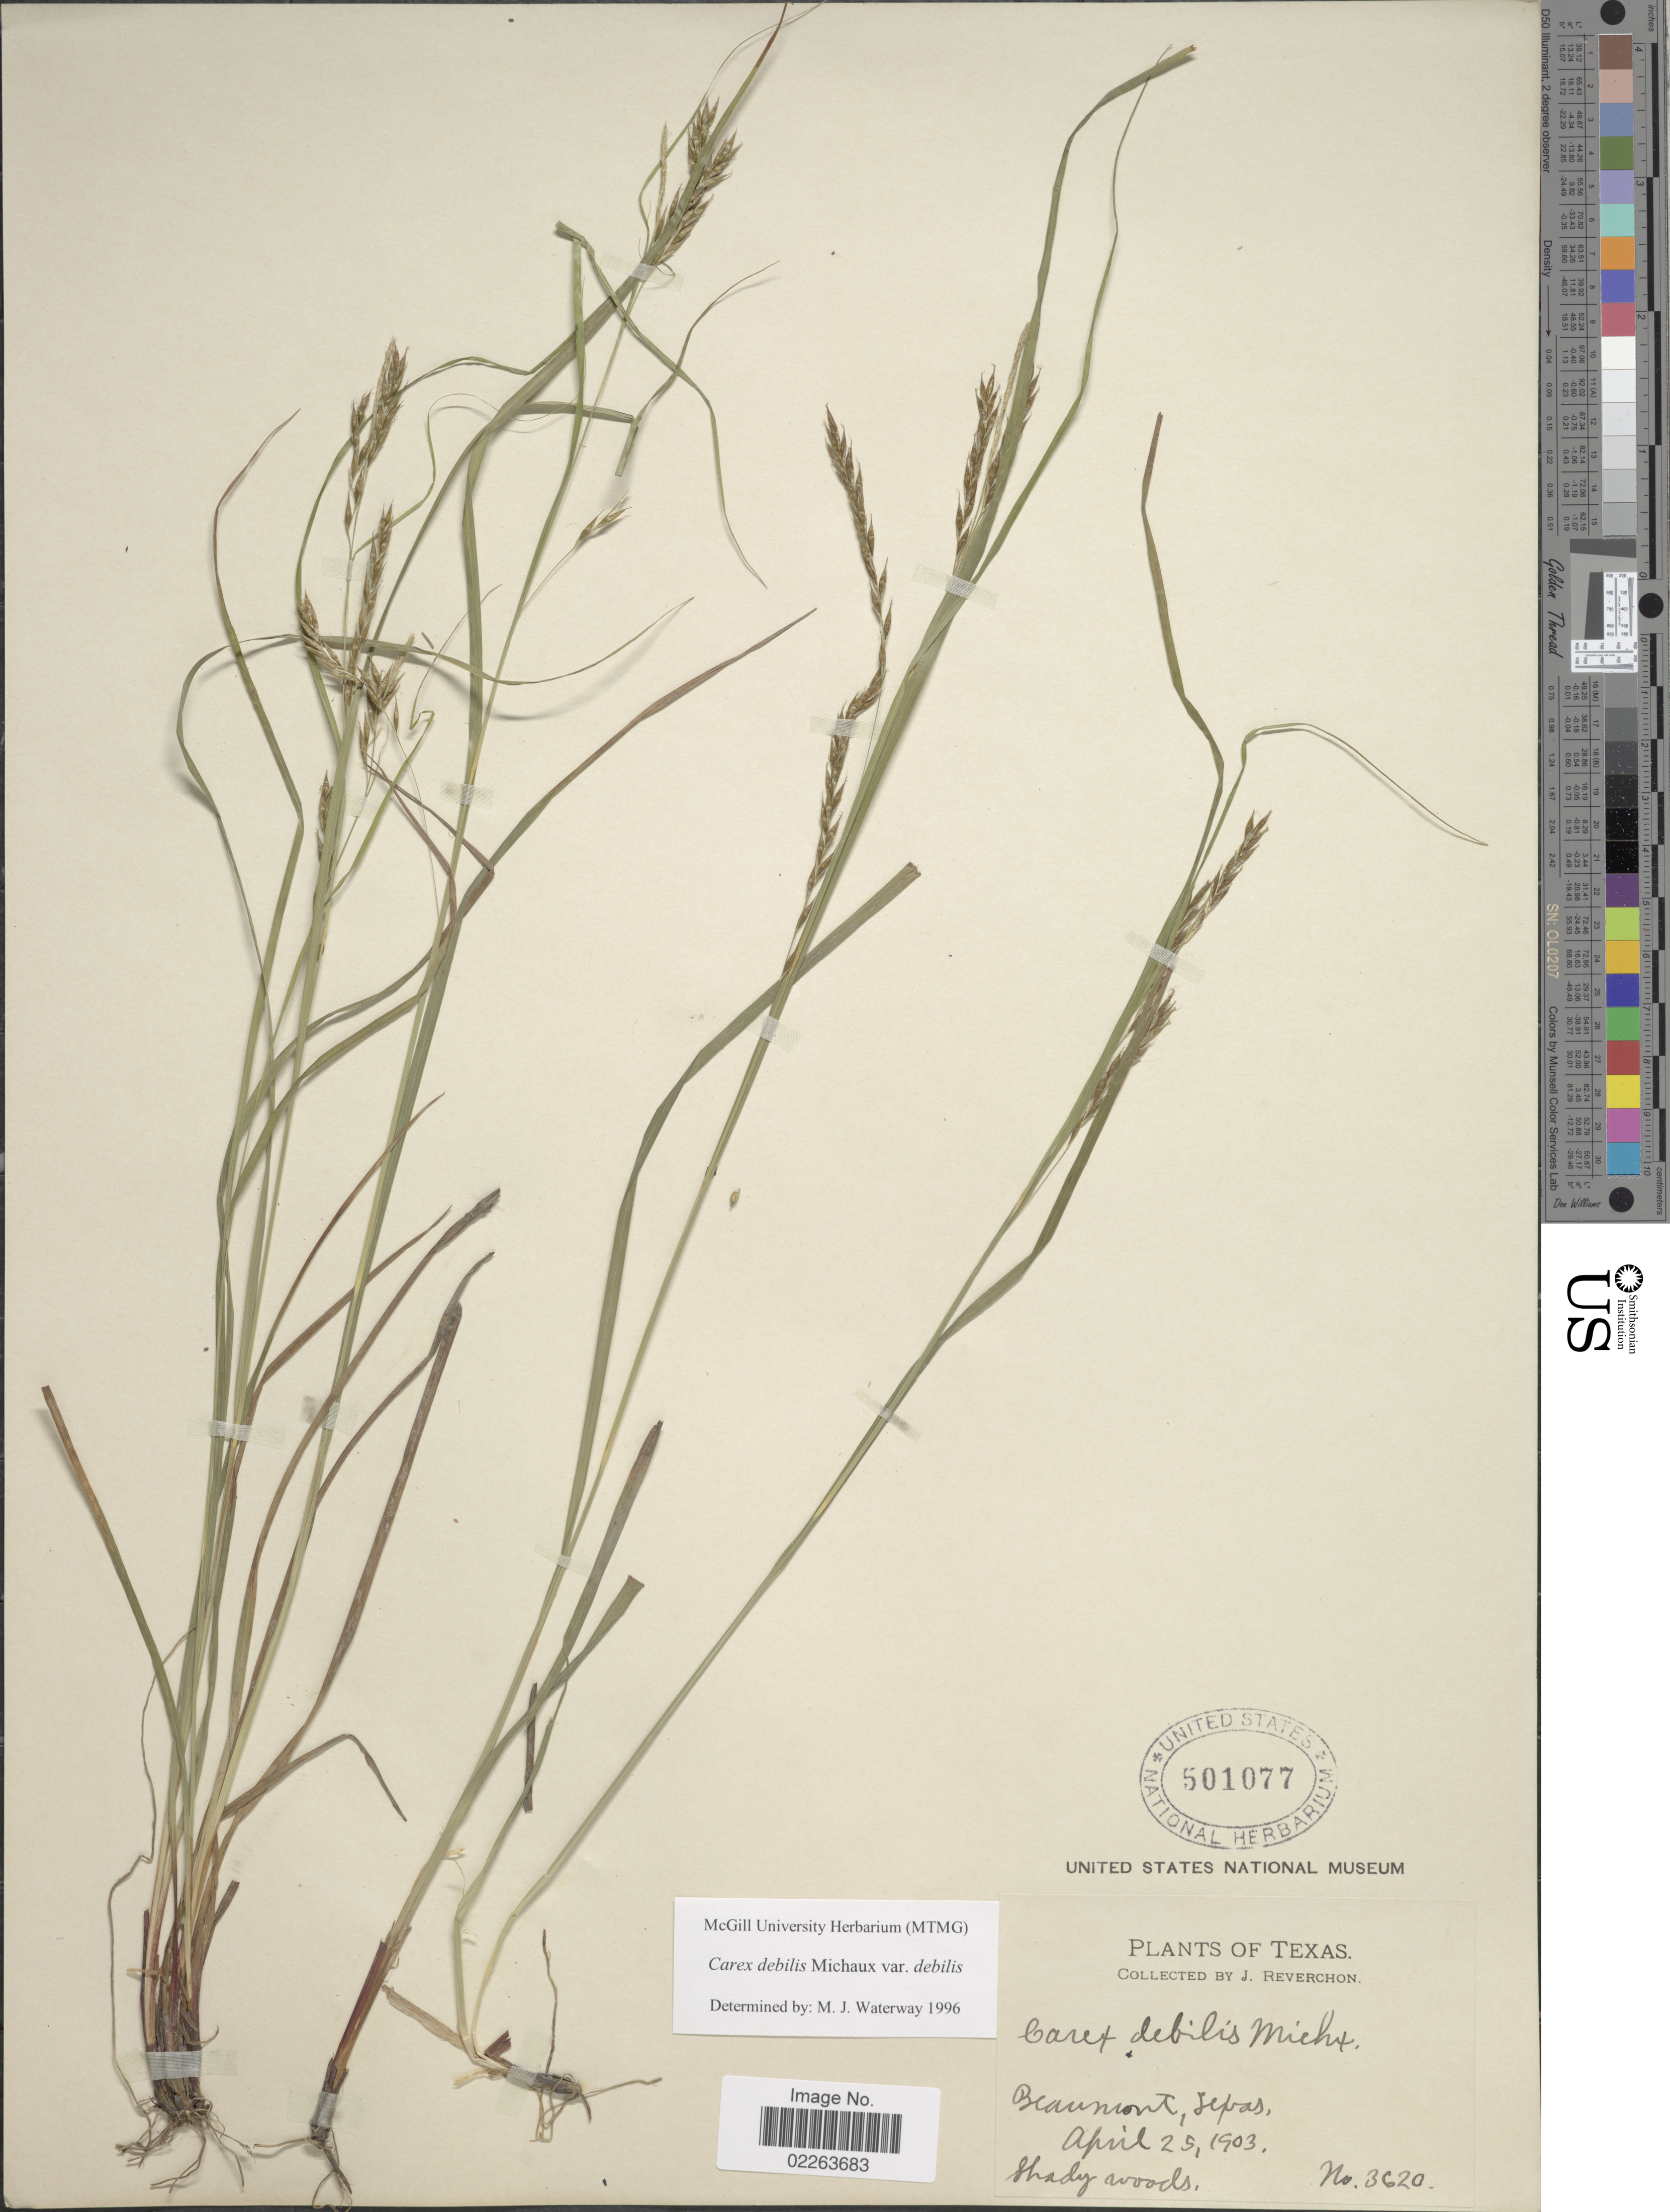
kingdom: Plantae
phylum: Tracheophyta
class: Liliopsida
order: Poales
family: Cyperaceae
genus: Carex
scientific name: Carex debilis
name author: Michx.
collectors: J. Reverchon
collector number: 3620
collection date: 1903-04-25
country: United States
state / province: Texas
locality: Beaumont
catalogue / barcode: US 501077